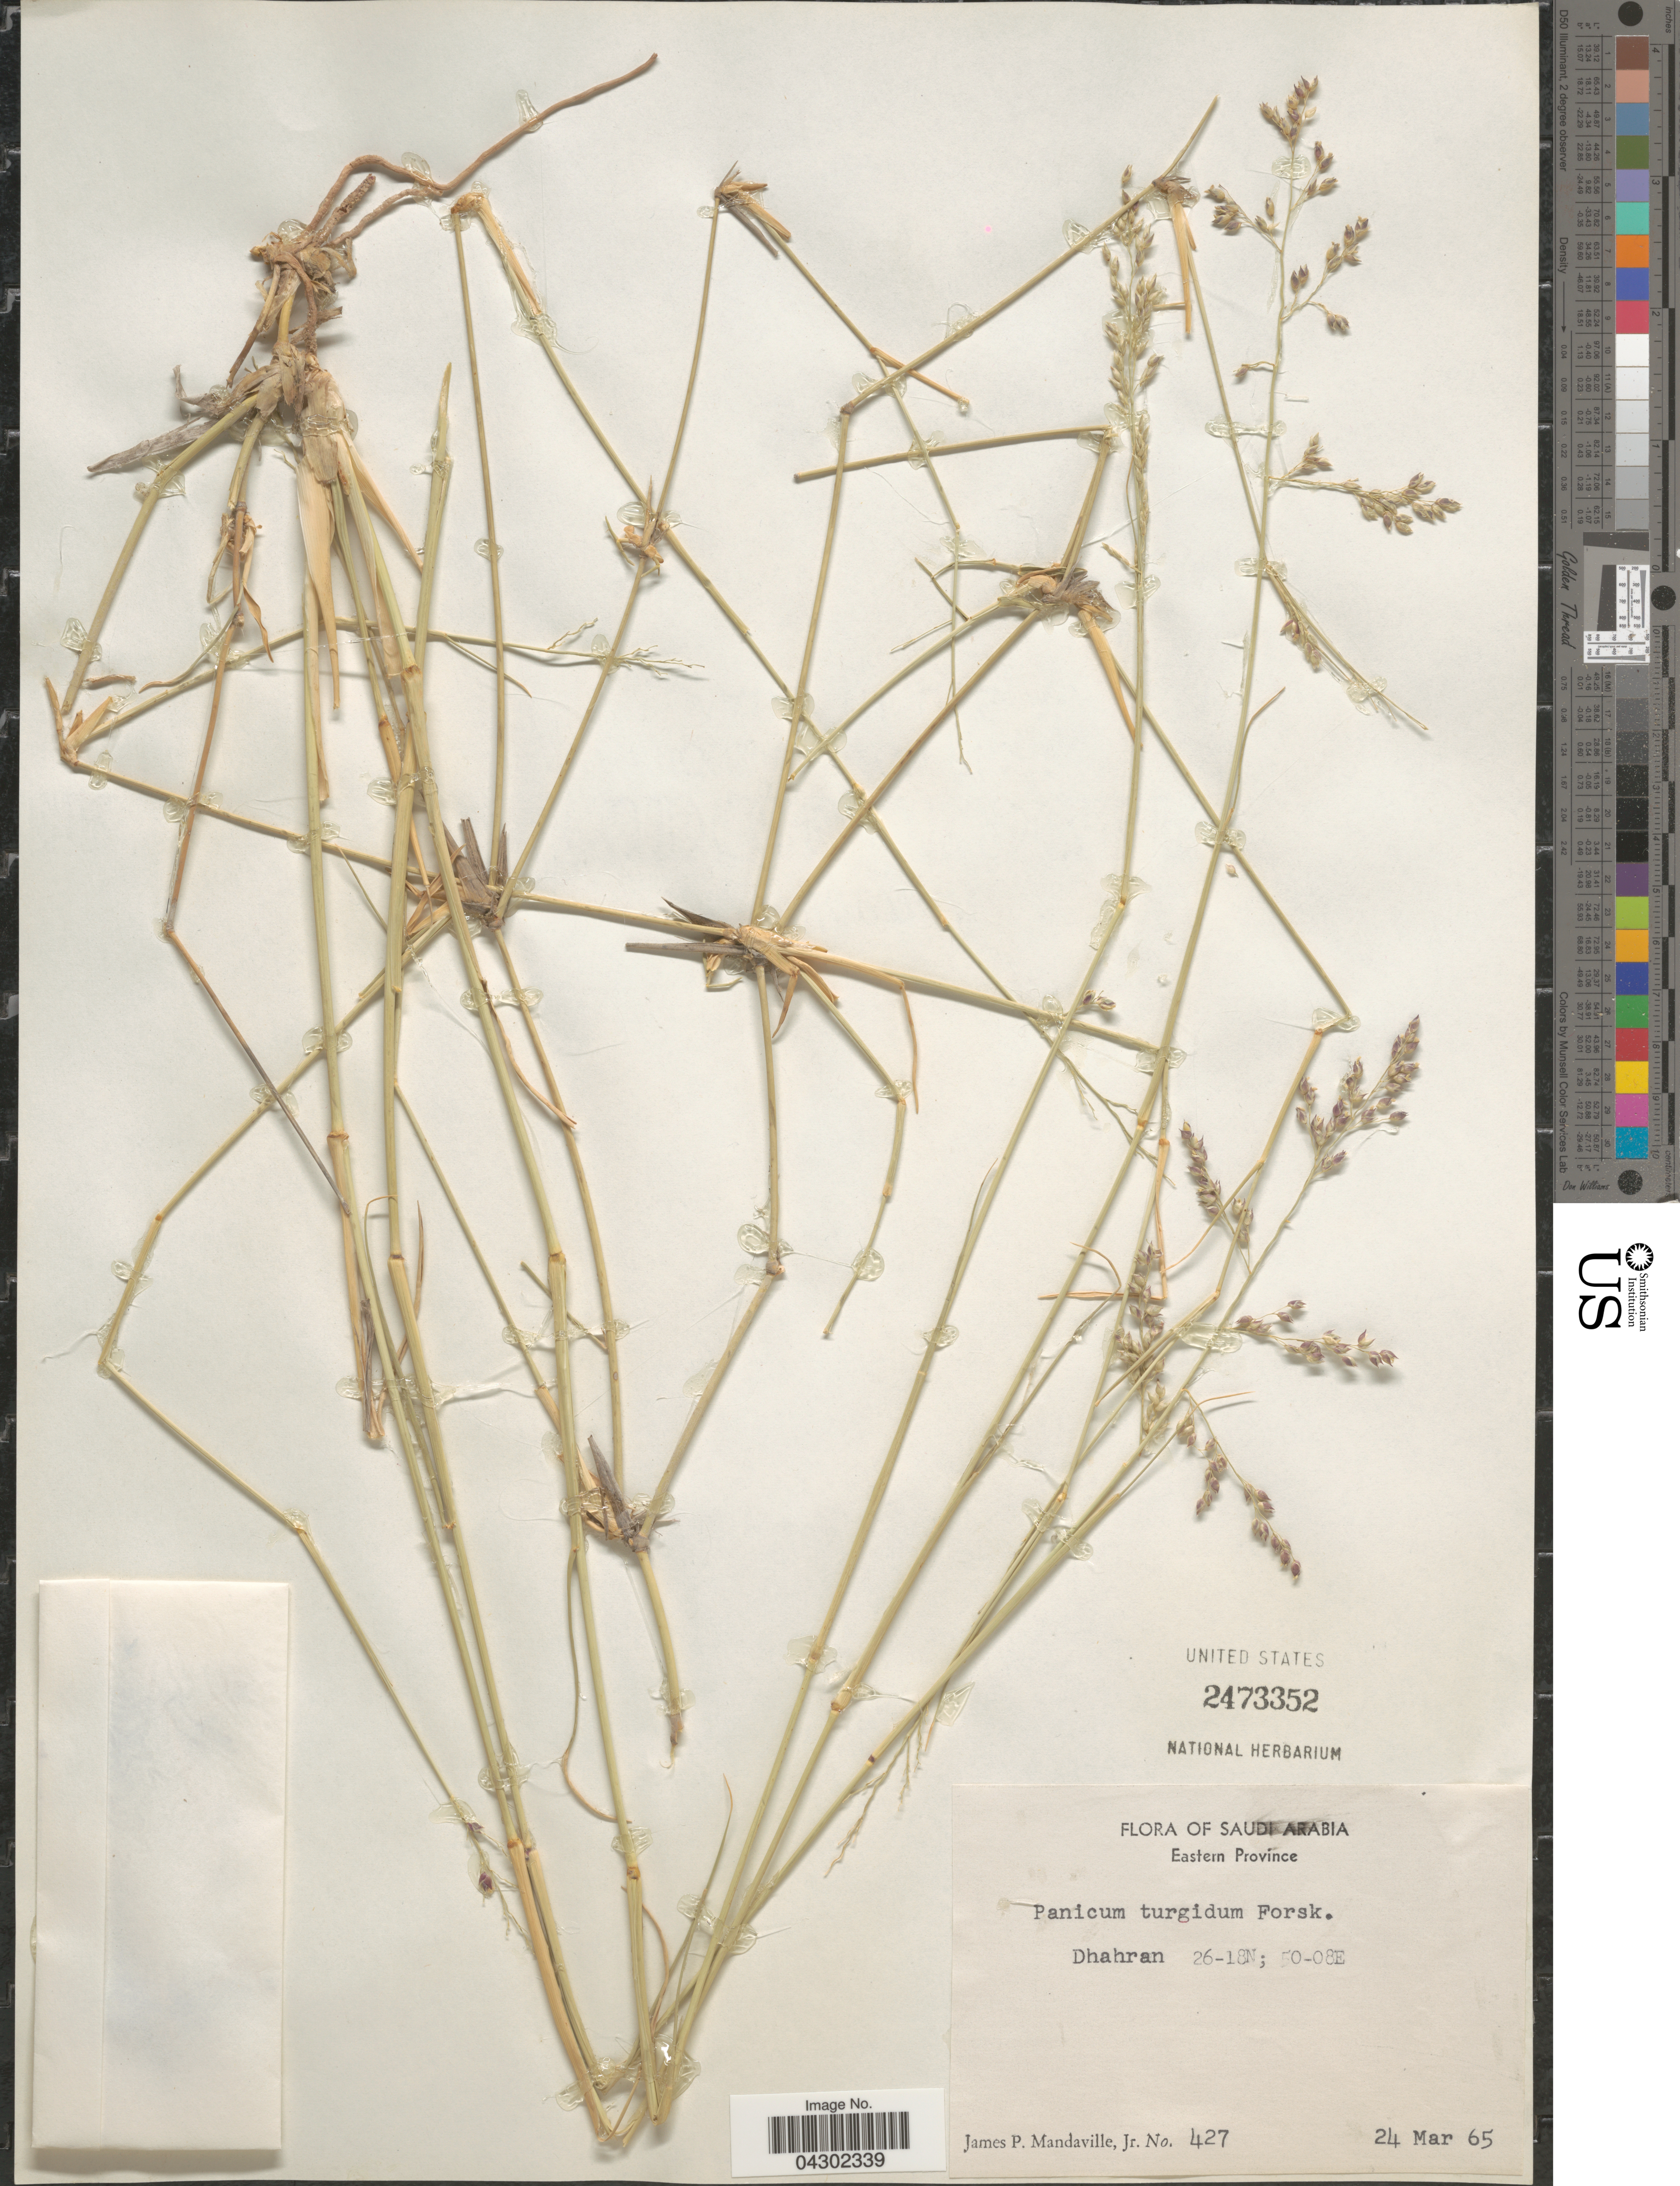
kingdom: Plantae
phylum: Tracheophyta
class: Liliopsida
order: Poales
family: Poaceae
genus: Panicum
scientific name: Panicum turgidum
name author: Forssk.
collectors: J. Mandaville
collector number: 427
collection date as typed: Transcribed d/m/y: 24/3/65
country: Saudi Arabia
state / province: Ash Sharqiyah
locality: Eastern Province. Dhahran.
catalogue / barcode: US 2473352